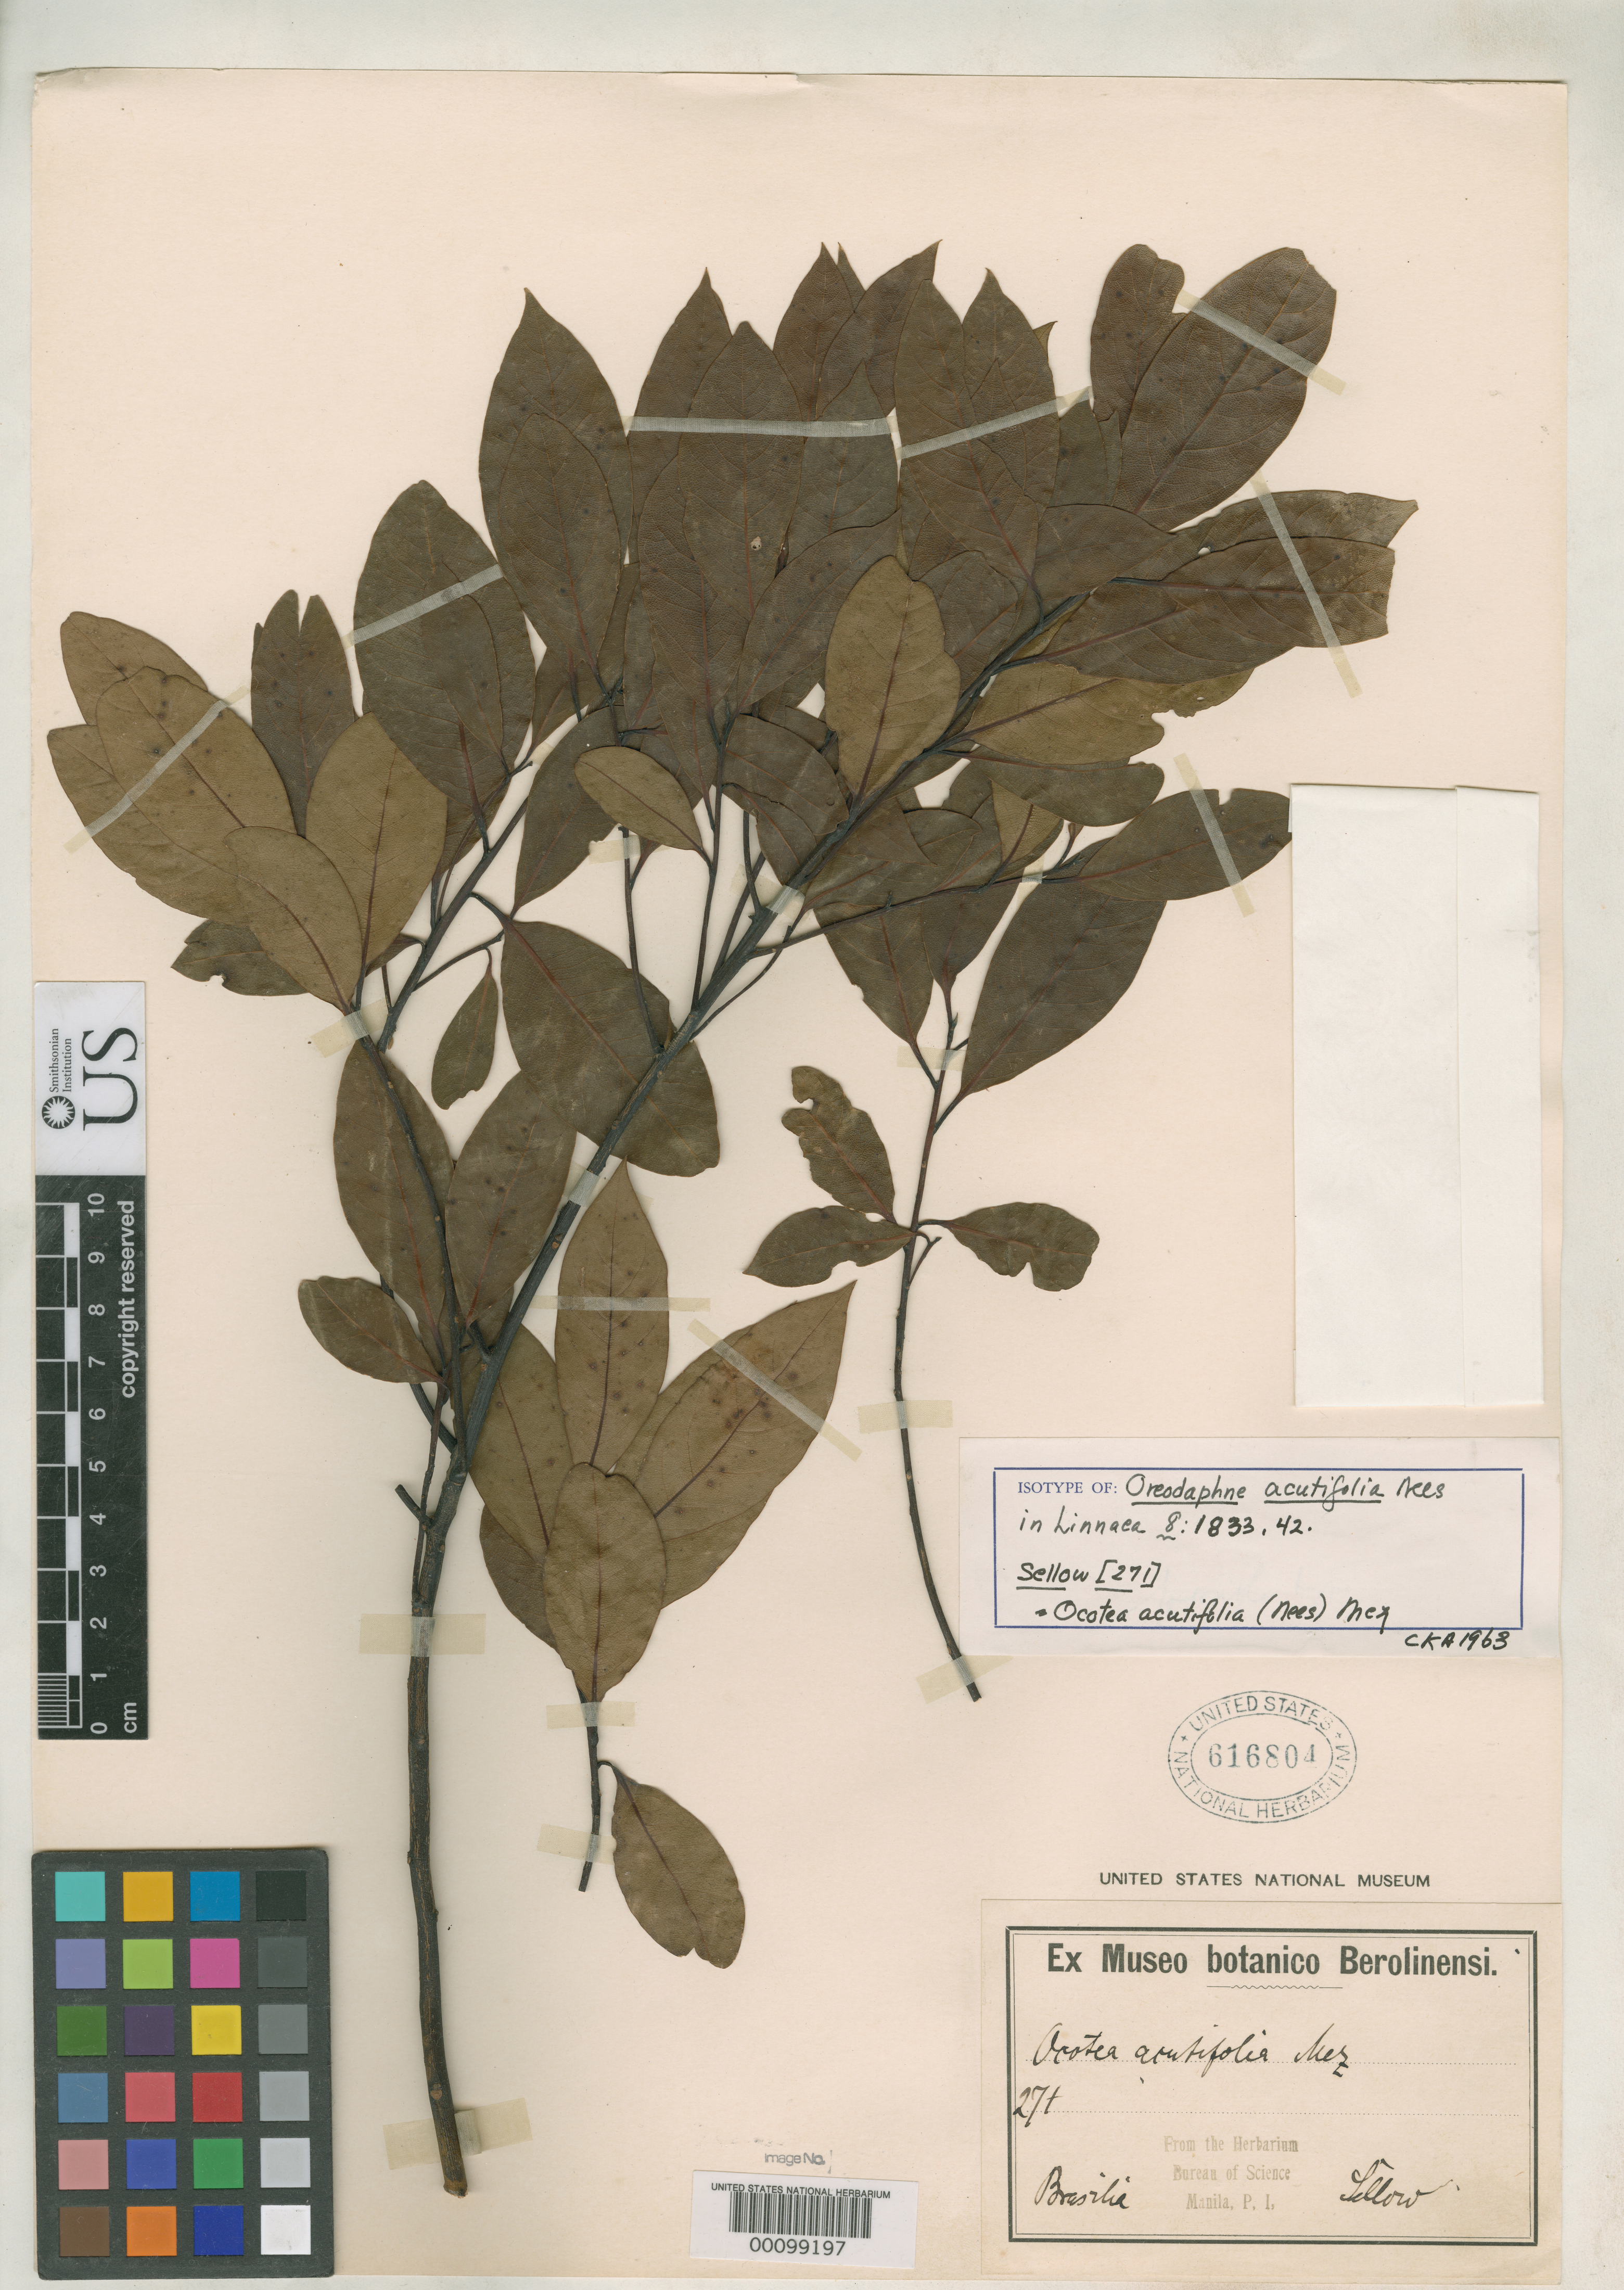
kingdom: Plantae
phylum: Tracheophyta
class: Magnoliopsida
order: Laurales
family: Lauraceae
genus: Oreodaphne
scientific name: Oreodaphne acutifolia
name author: Nees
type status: Isotype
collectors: F. Sellow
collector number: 271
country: Brazil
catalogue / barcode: US 616804